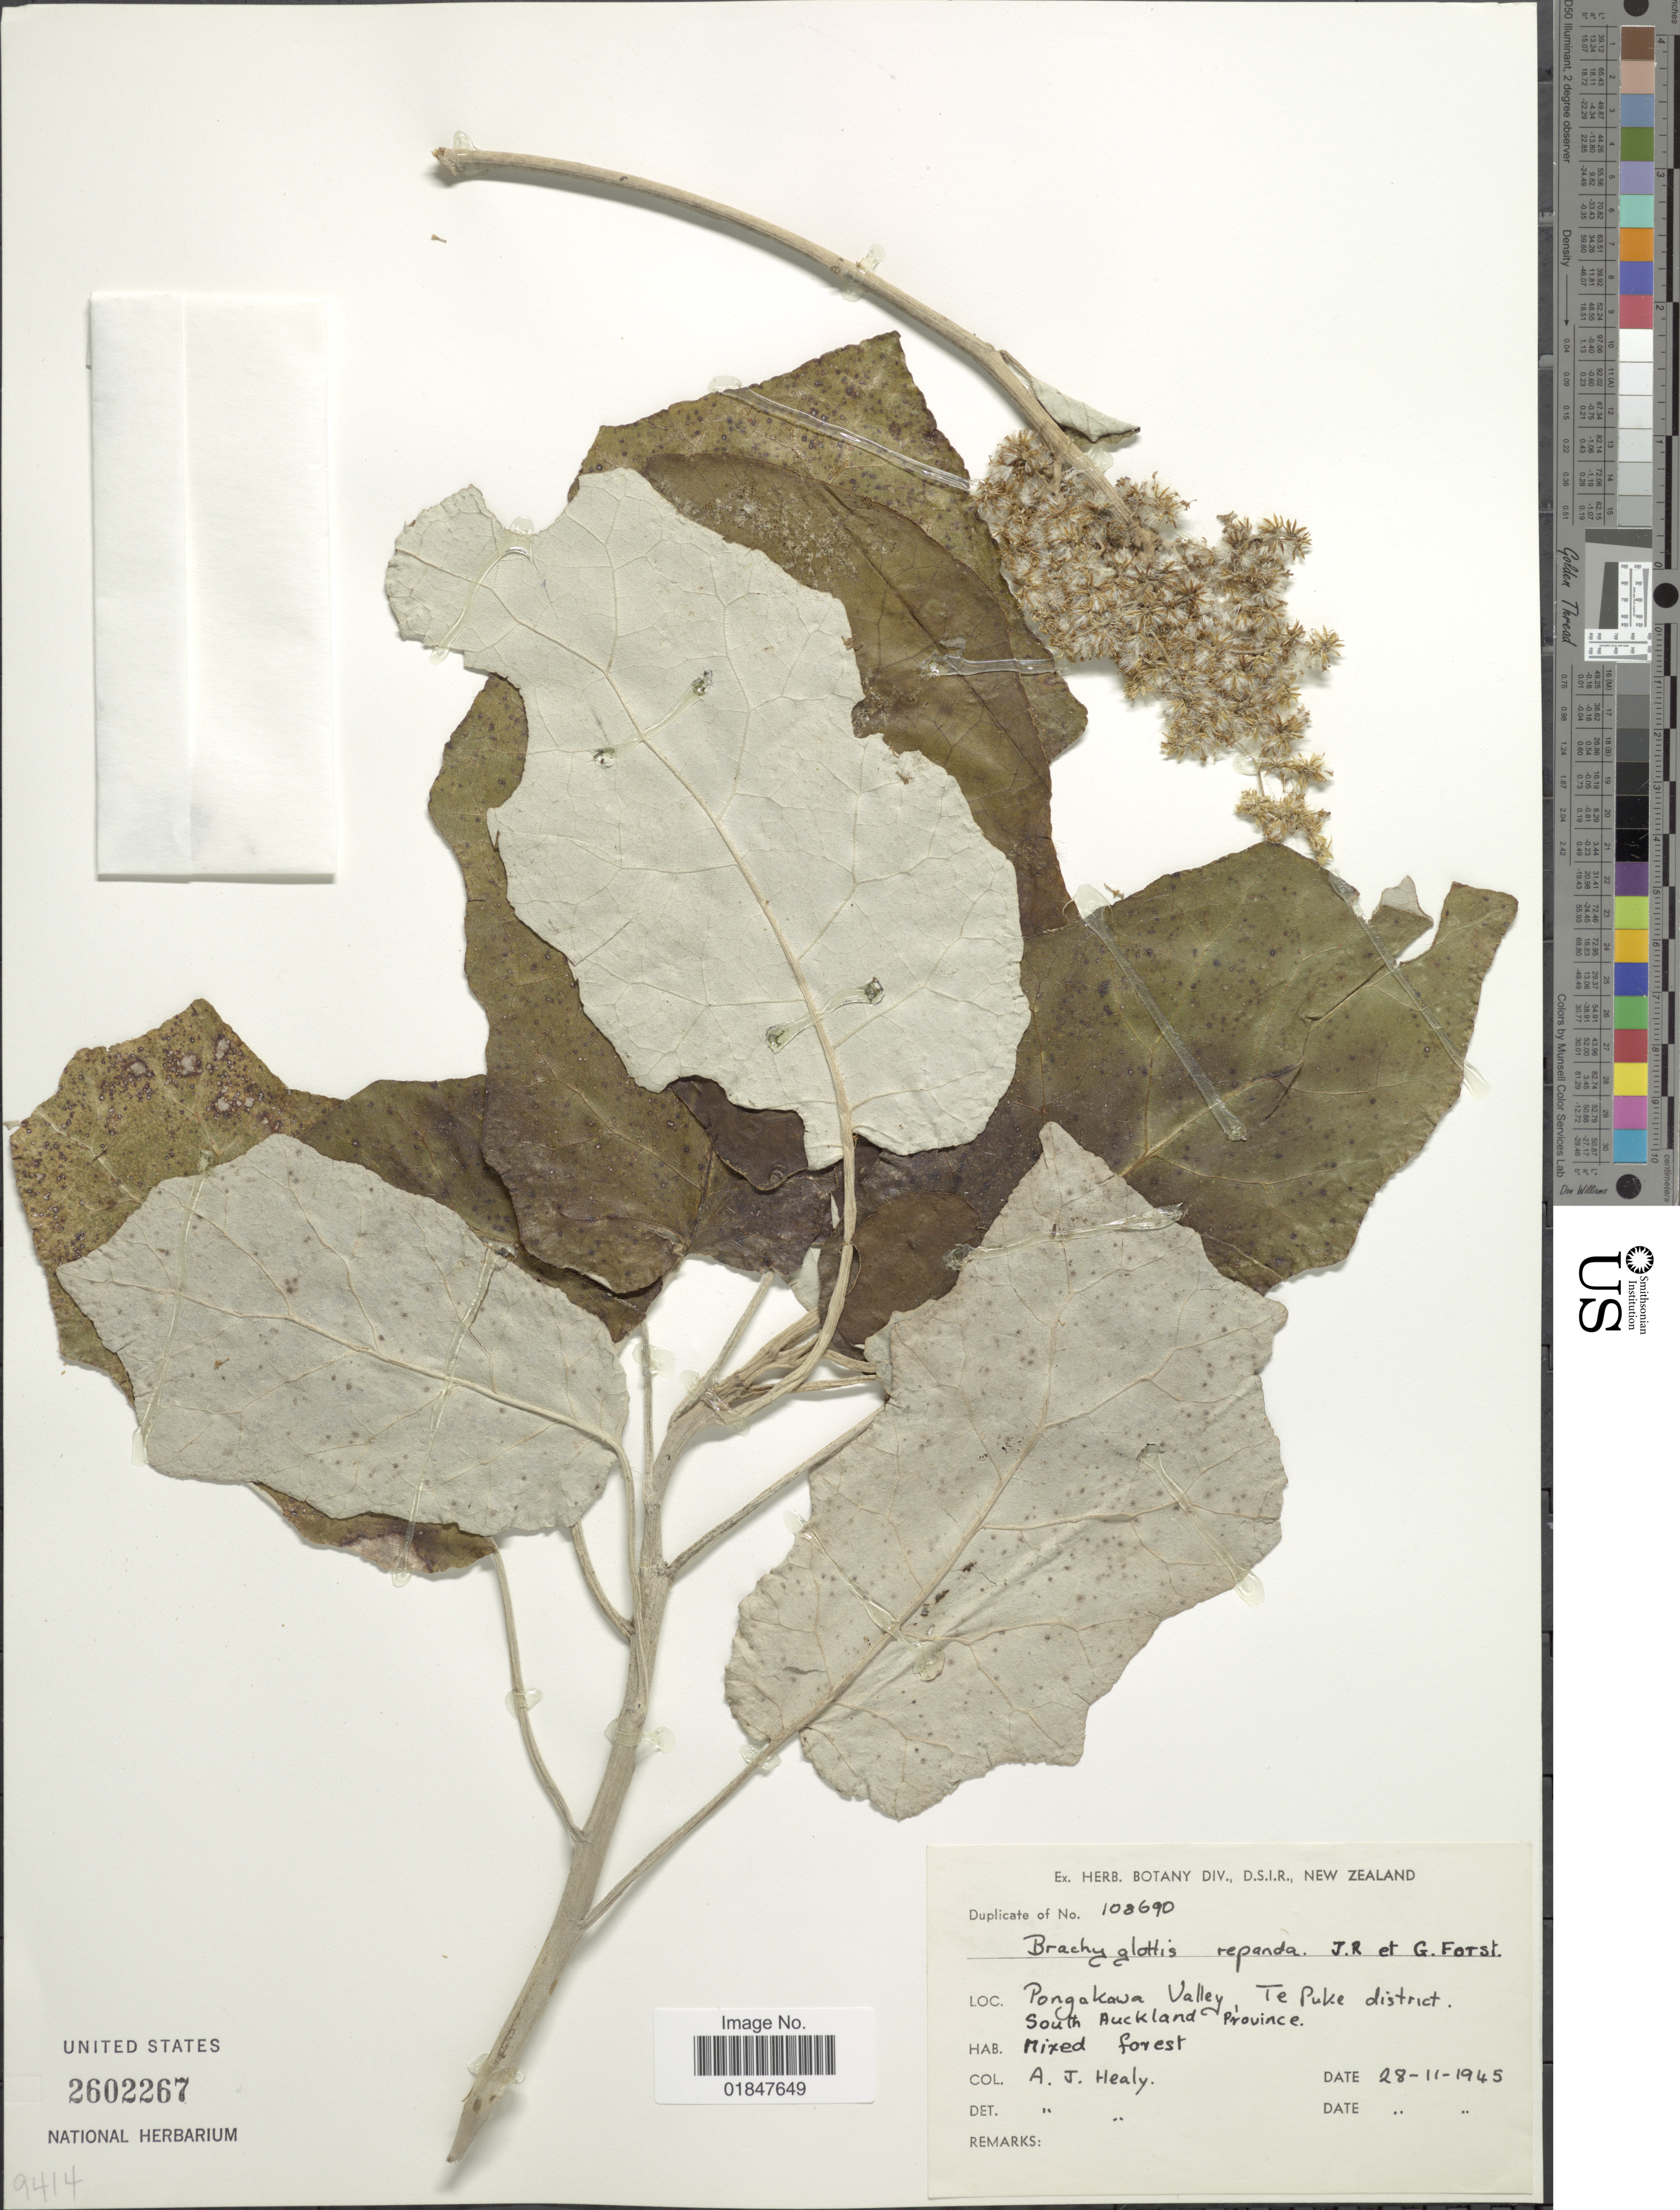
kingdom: Plantae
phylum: Tracheophyta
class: Magnoliopsida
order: Asterales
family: Asteraceae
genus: Brachyglottis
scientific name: Brachyglottis repanda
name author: J.R. Forst. & G. Forst.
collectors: A. Healy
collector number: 108690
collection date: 1945-11-28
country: New Zealand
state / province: Auckland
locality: Pongakawa Valley, Te Puke district. South Auckland Province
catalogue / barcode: US 2602267